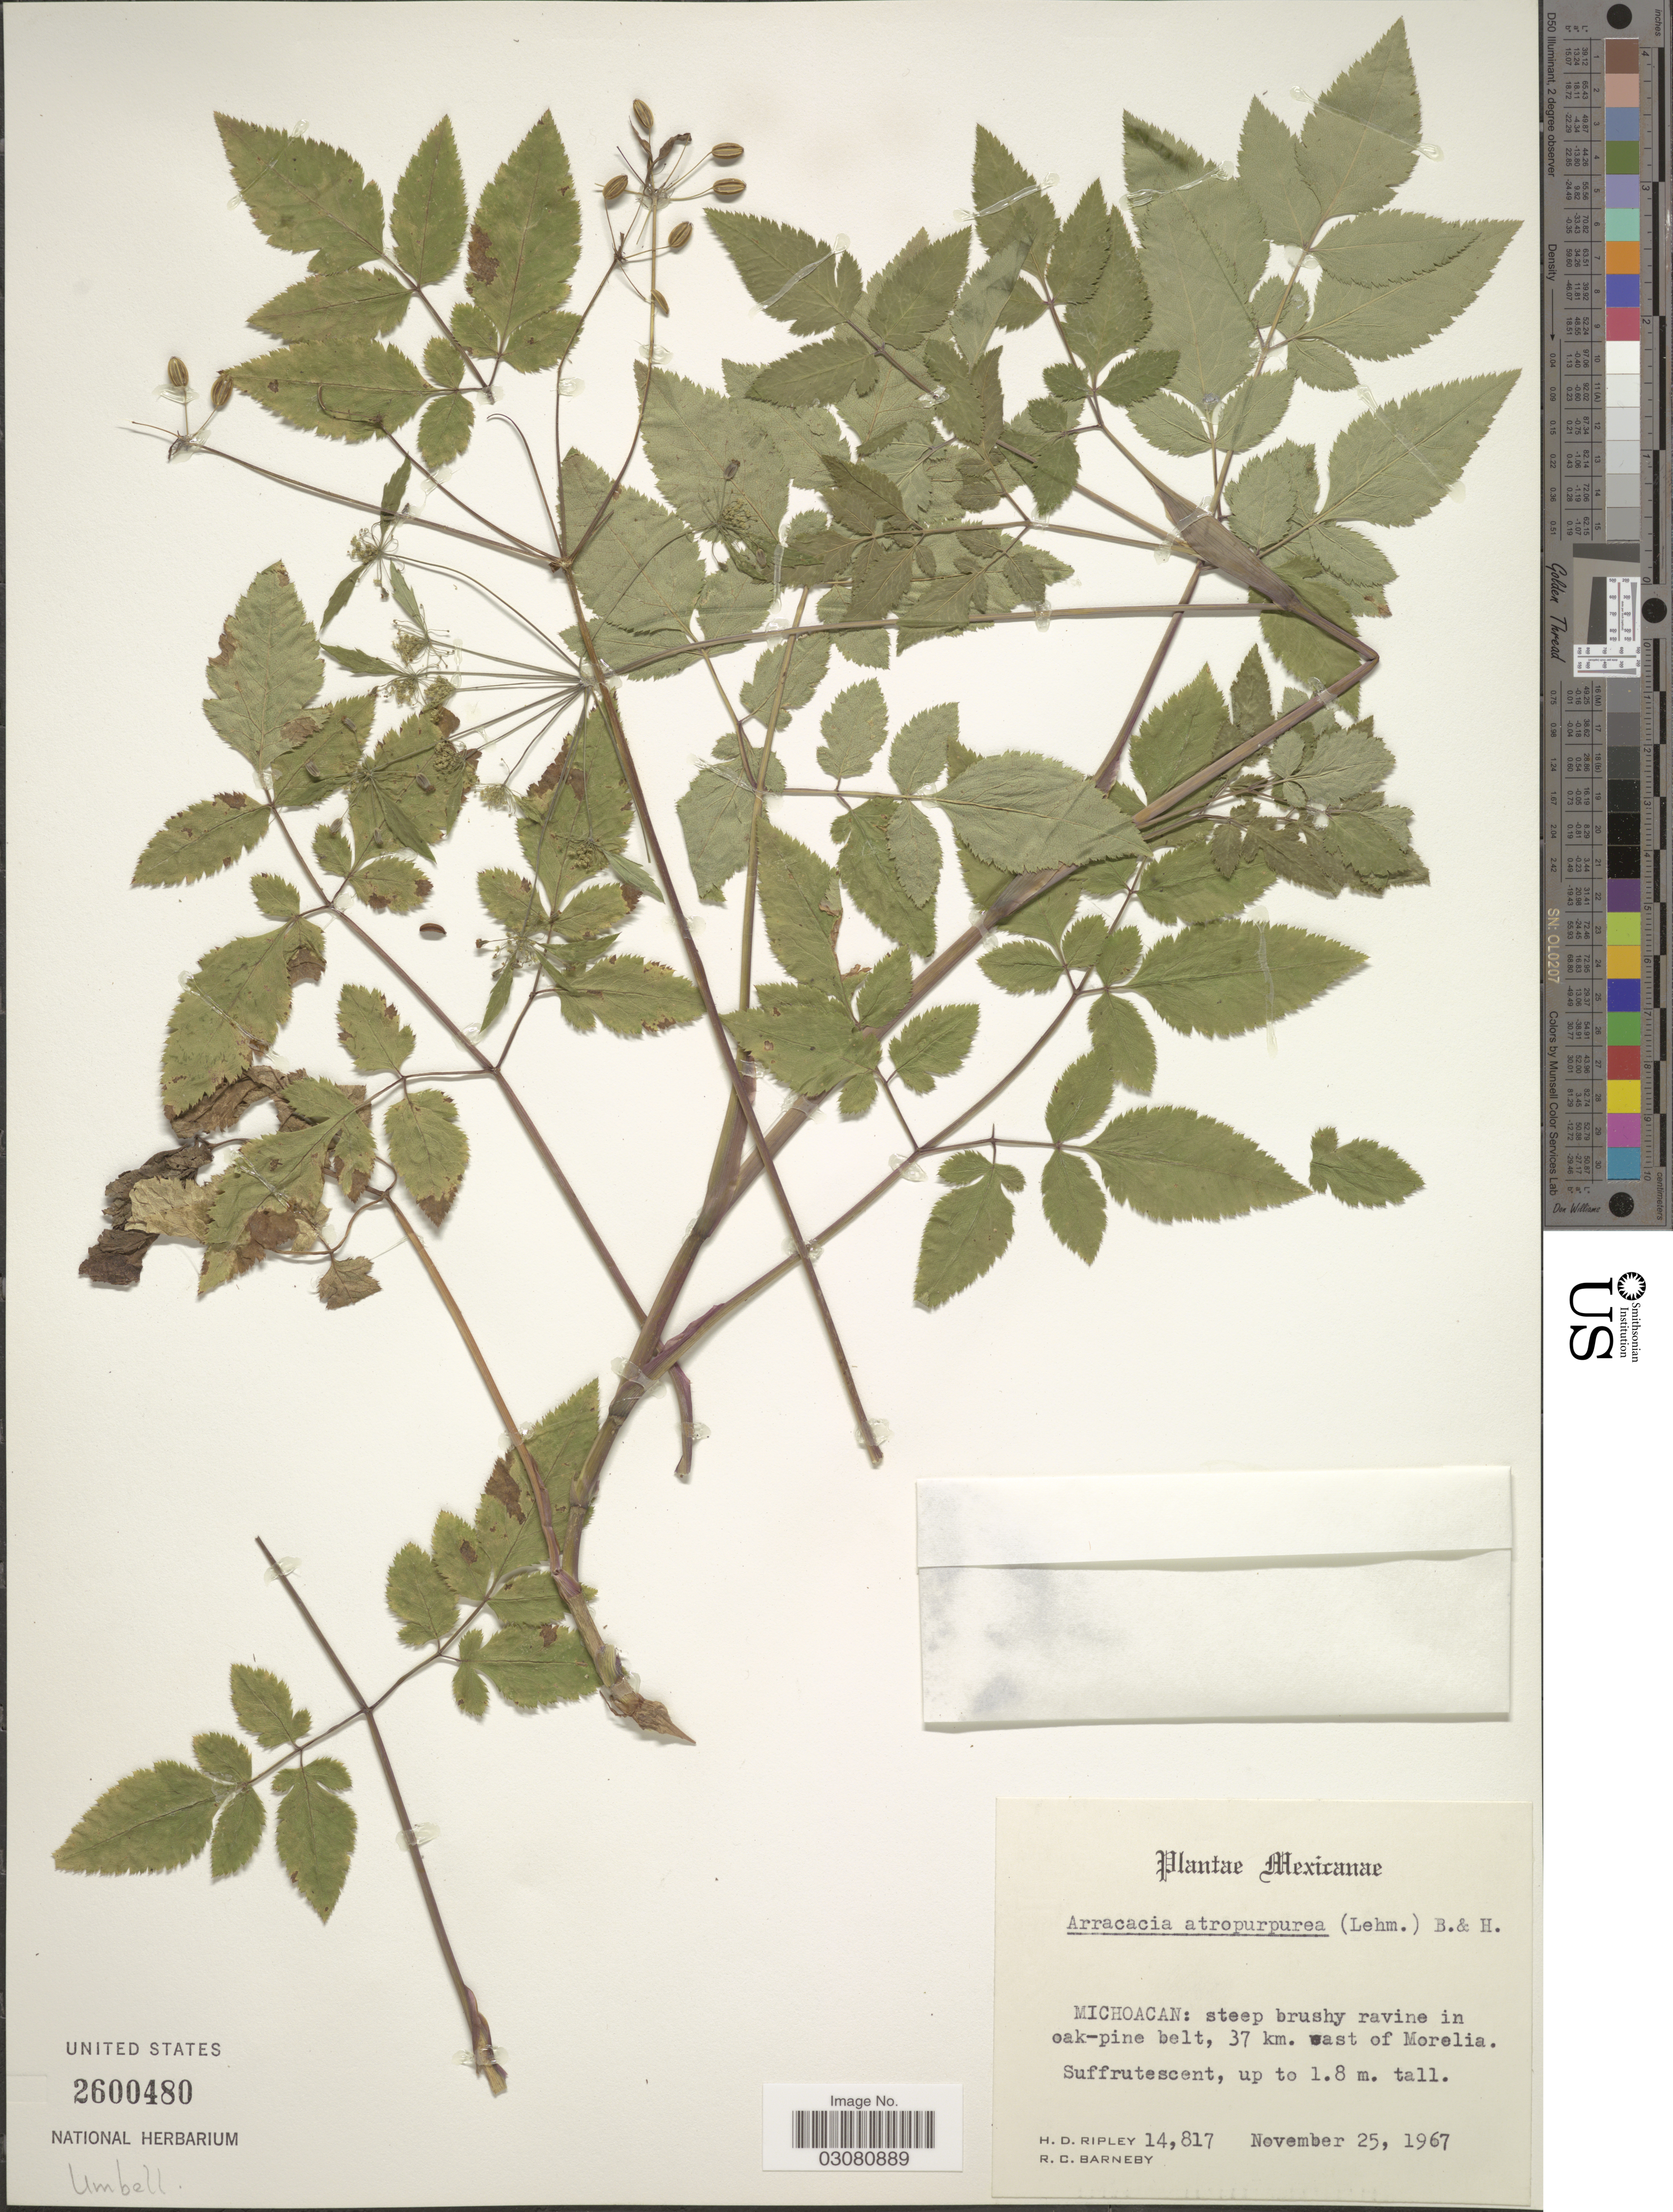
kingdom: Plantae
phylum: Tracheophyta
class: Magnoliopsida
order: Apiales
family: Apiaceae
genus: Arracacia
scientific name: Arracacia atropurpurea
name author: (Lehm.) Benth. & Hook. f. ex Hemsl.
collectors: H. Ripley & R. C. Barneby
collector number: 14817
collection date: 1967-11-25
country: Mexico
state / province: Michoacán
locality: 37 km. east of Morelia.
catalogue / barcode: US 2600480